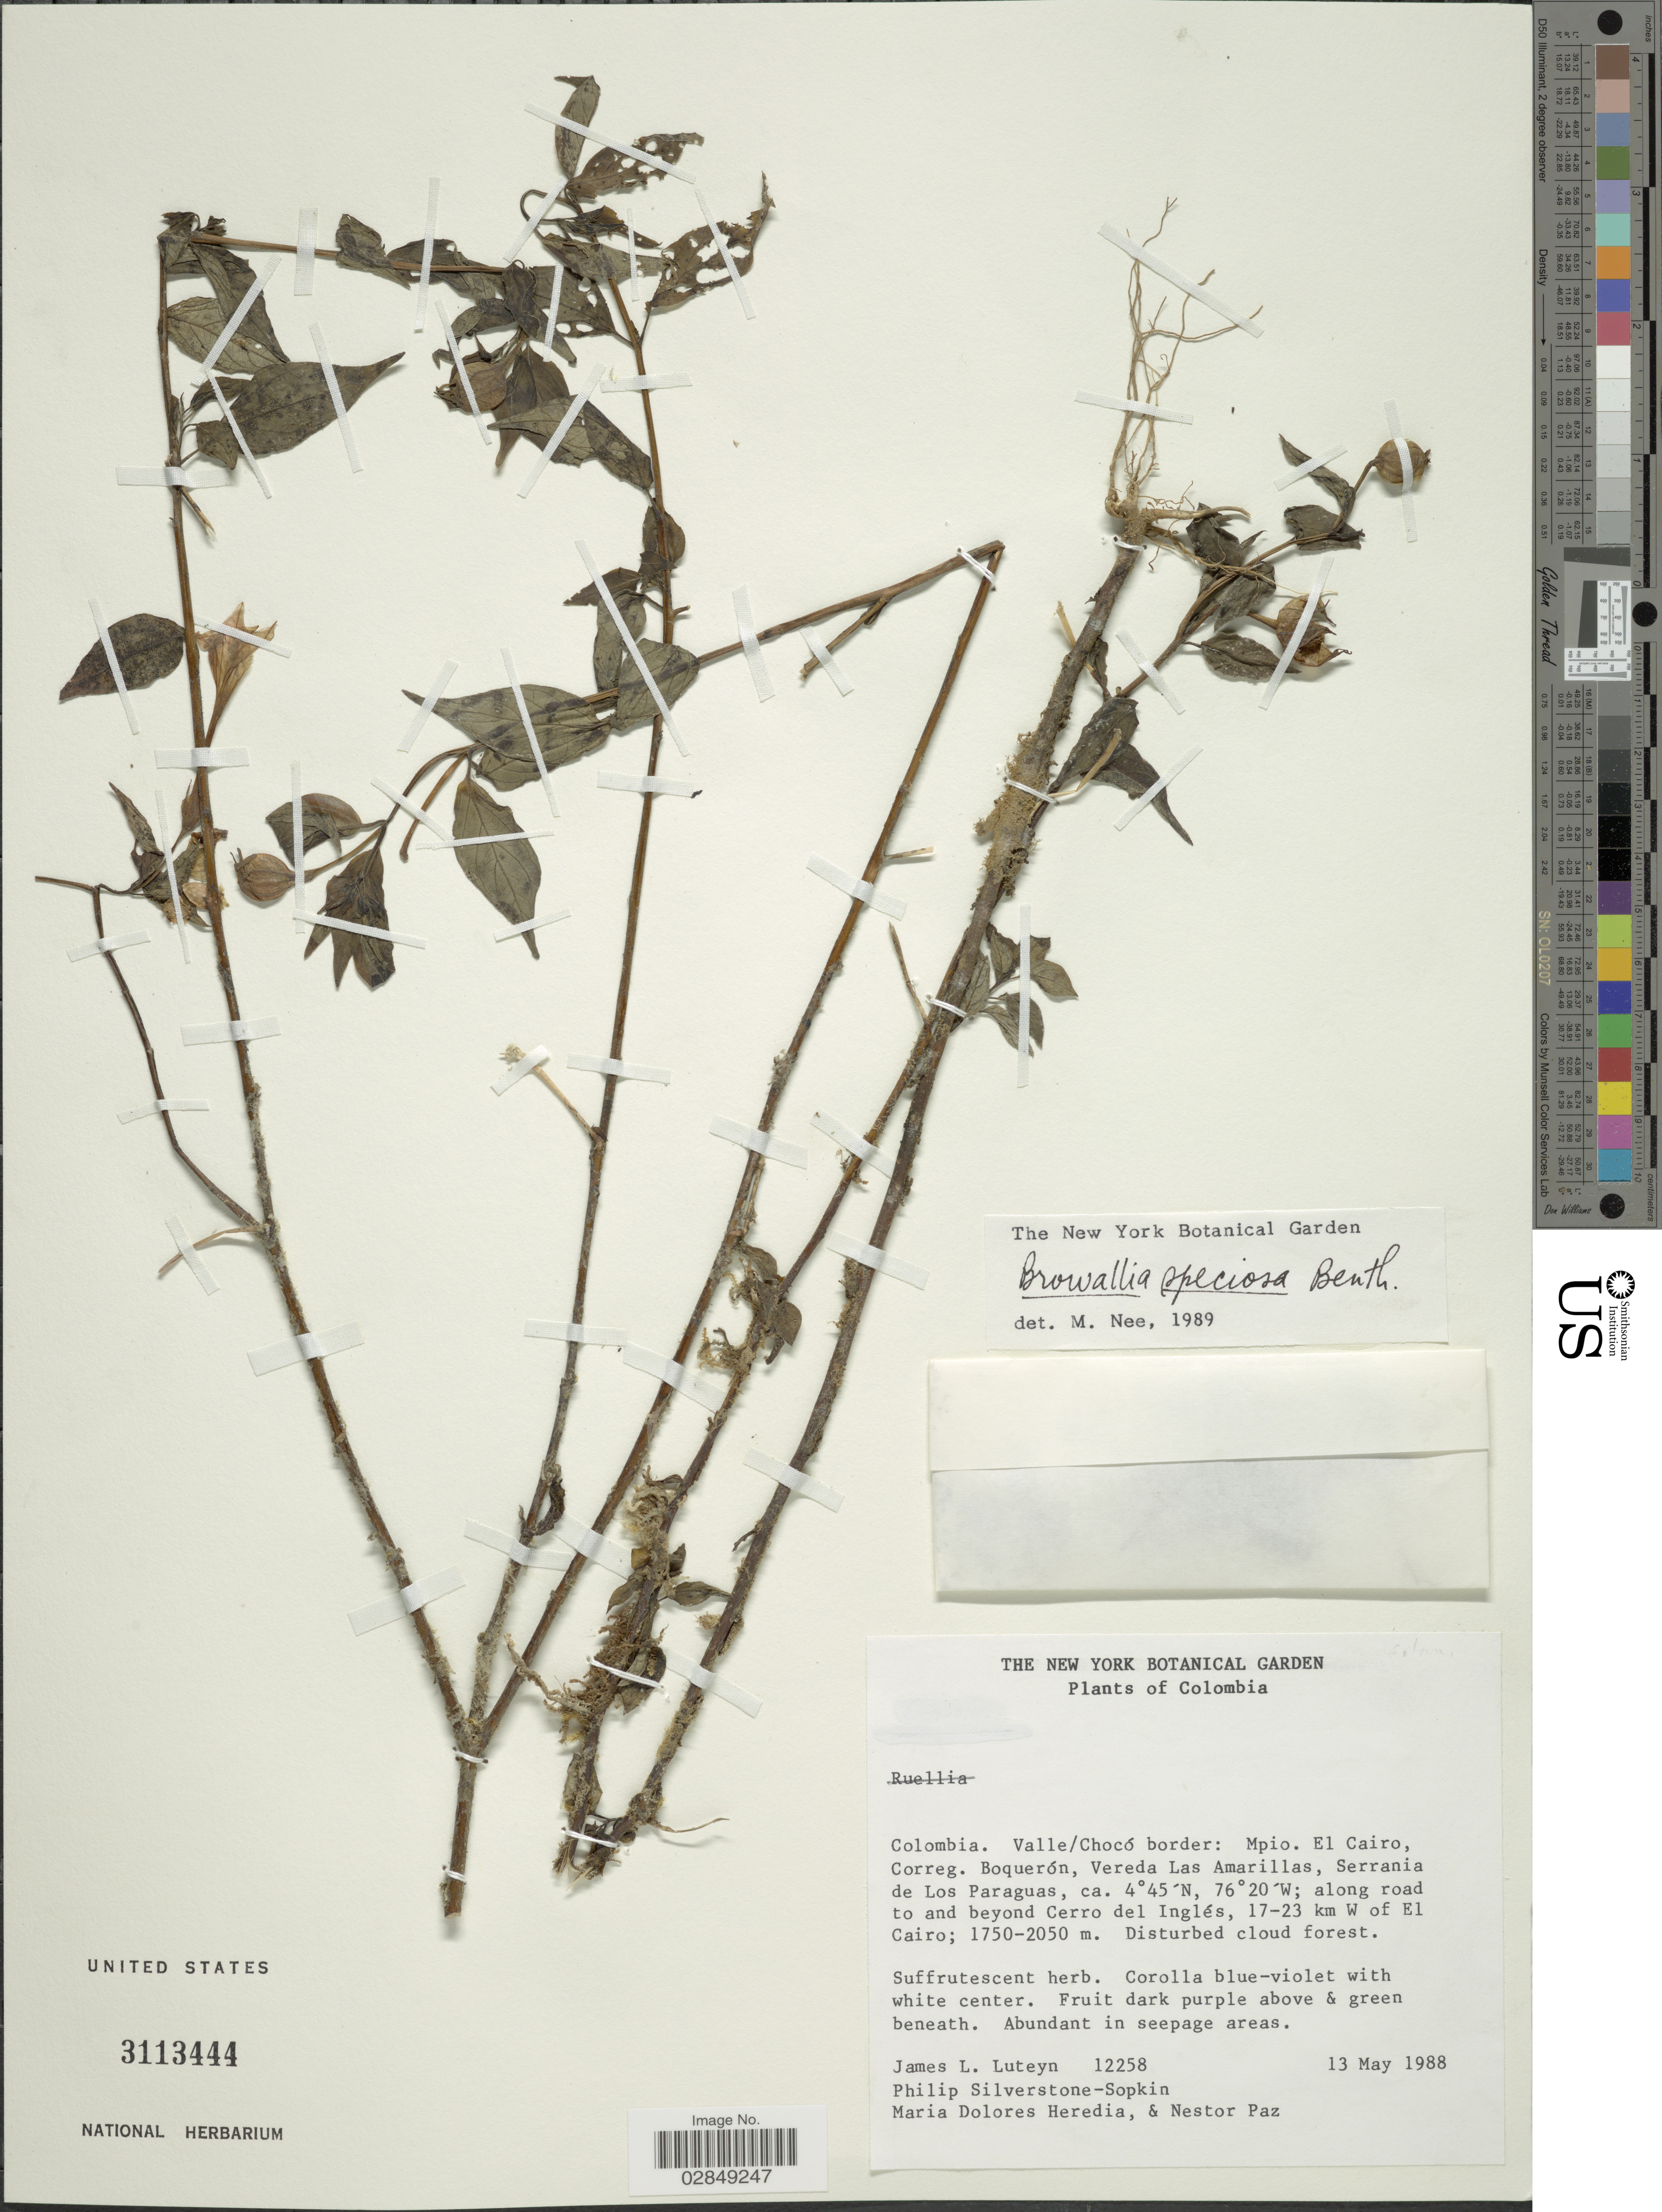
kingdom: Plantae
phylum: Tracheophyta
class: Magnoliopsida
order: Solanales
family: Solanaceae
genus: Browallia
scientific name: Browallia speciosa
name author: Hook.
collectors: J. L. Luteyn, P. A. Silverstone-Sopkin, M. Dolores Heredia & N. Paz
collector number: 12258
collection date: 1988-05-13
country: Colombia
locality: Valle/Chocó border: Mpio. El Cairo, Correg. Boquerón, Vereda Las Amarillas, Serrania de Los Paraguas.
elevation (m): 1750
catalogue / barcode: US 3113444